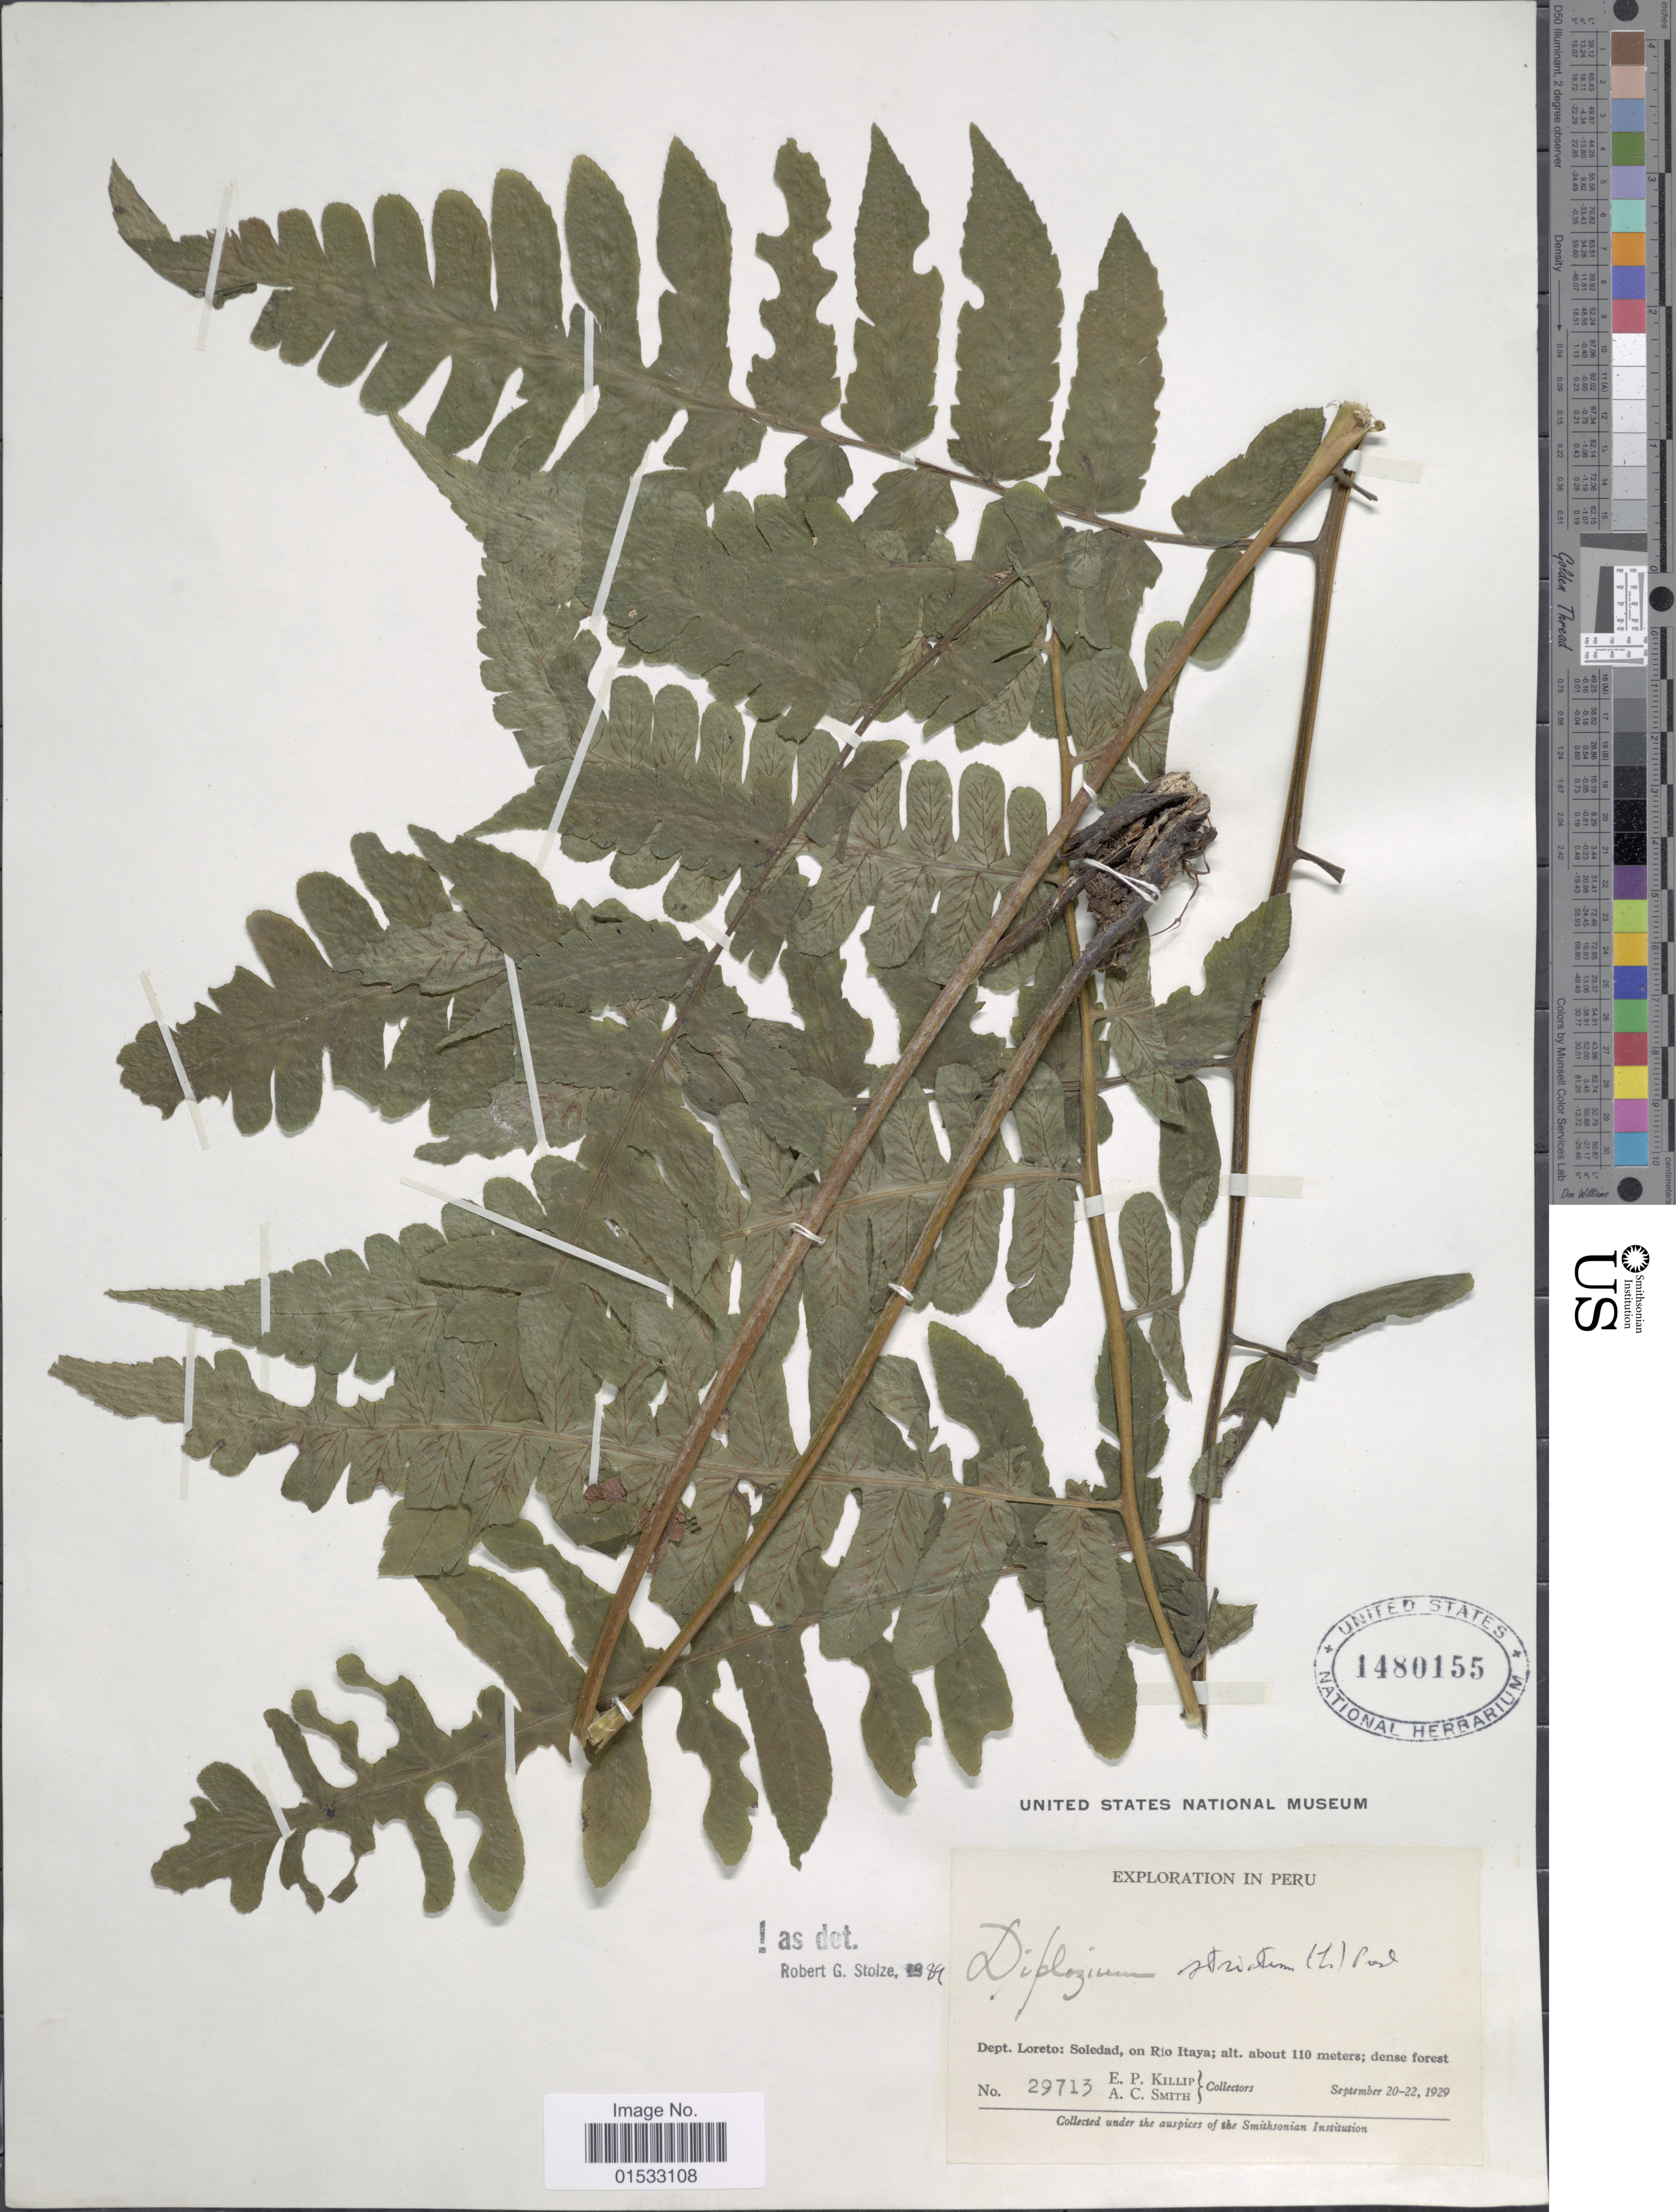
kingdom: Plantae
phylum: Tracheophyta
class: Polypodiopsida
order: Polypodiales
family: Athyriaceae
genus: Diplazium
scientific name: Diplazium striatum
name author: (L.) C. Presl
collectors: E. P. Killip & A. C. Smith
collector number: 29713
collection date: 1929-09-20/1929-09-22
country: Peru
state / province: Loreto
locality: Soledad, on Río Itaya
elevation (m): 110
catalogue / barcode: US 1480155